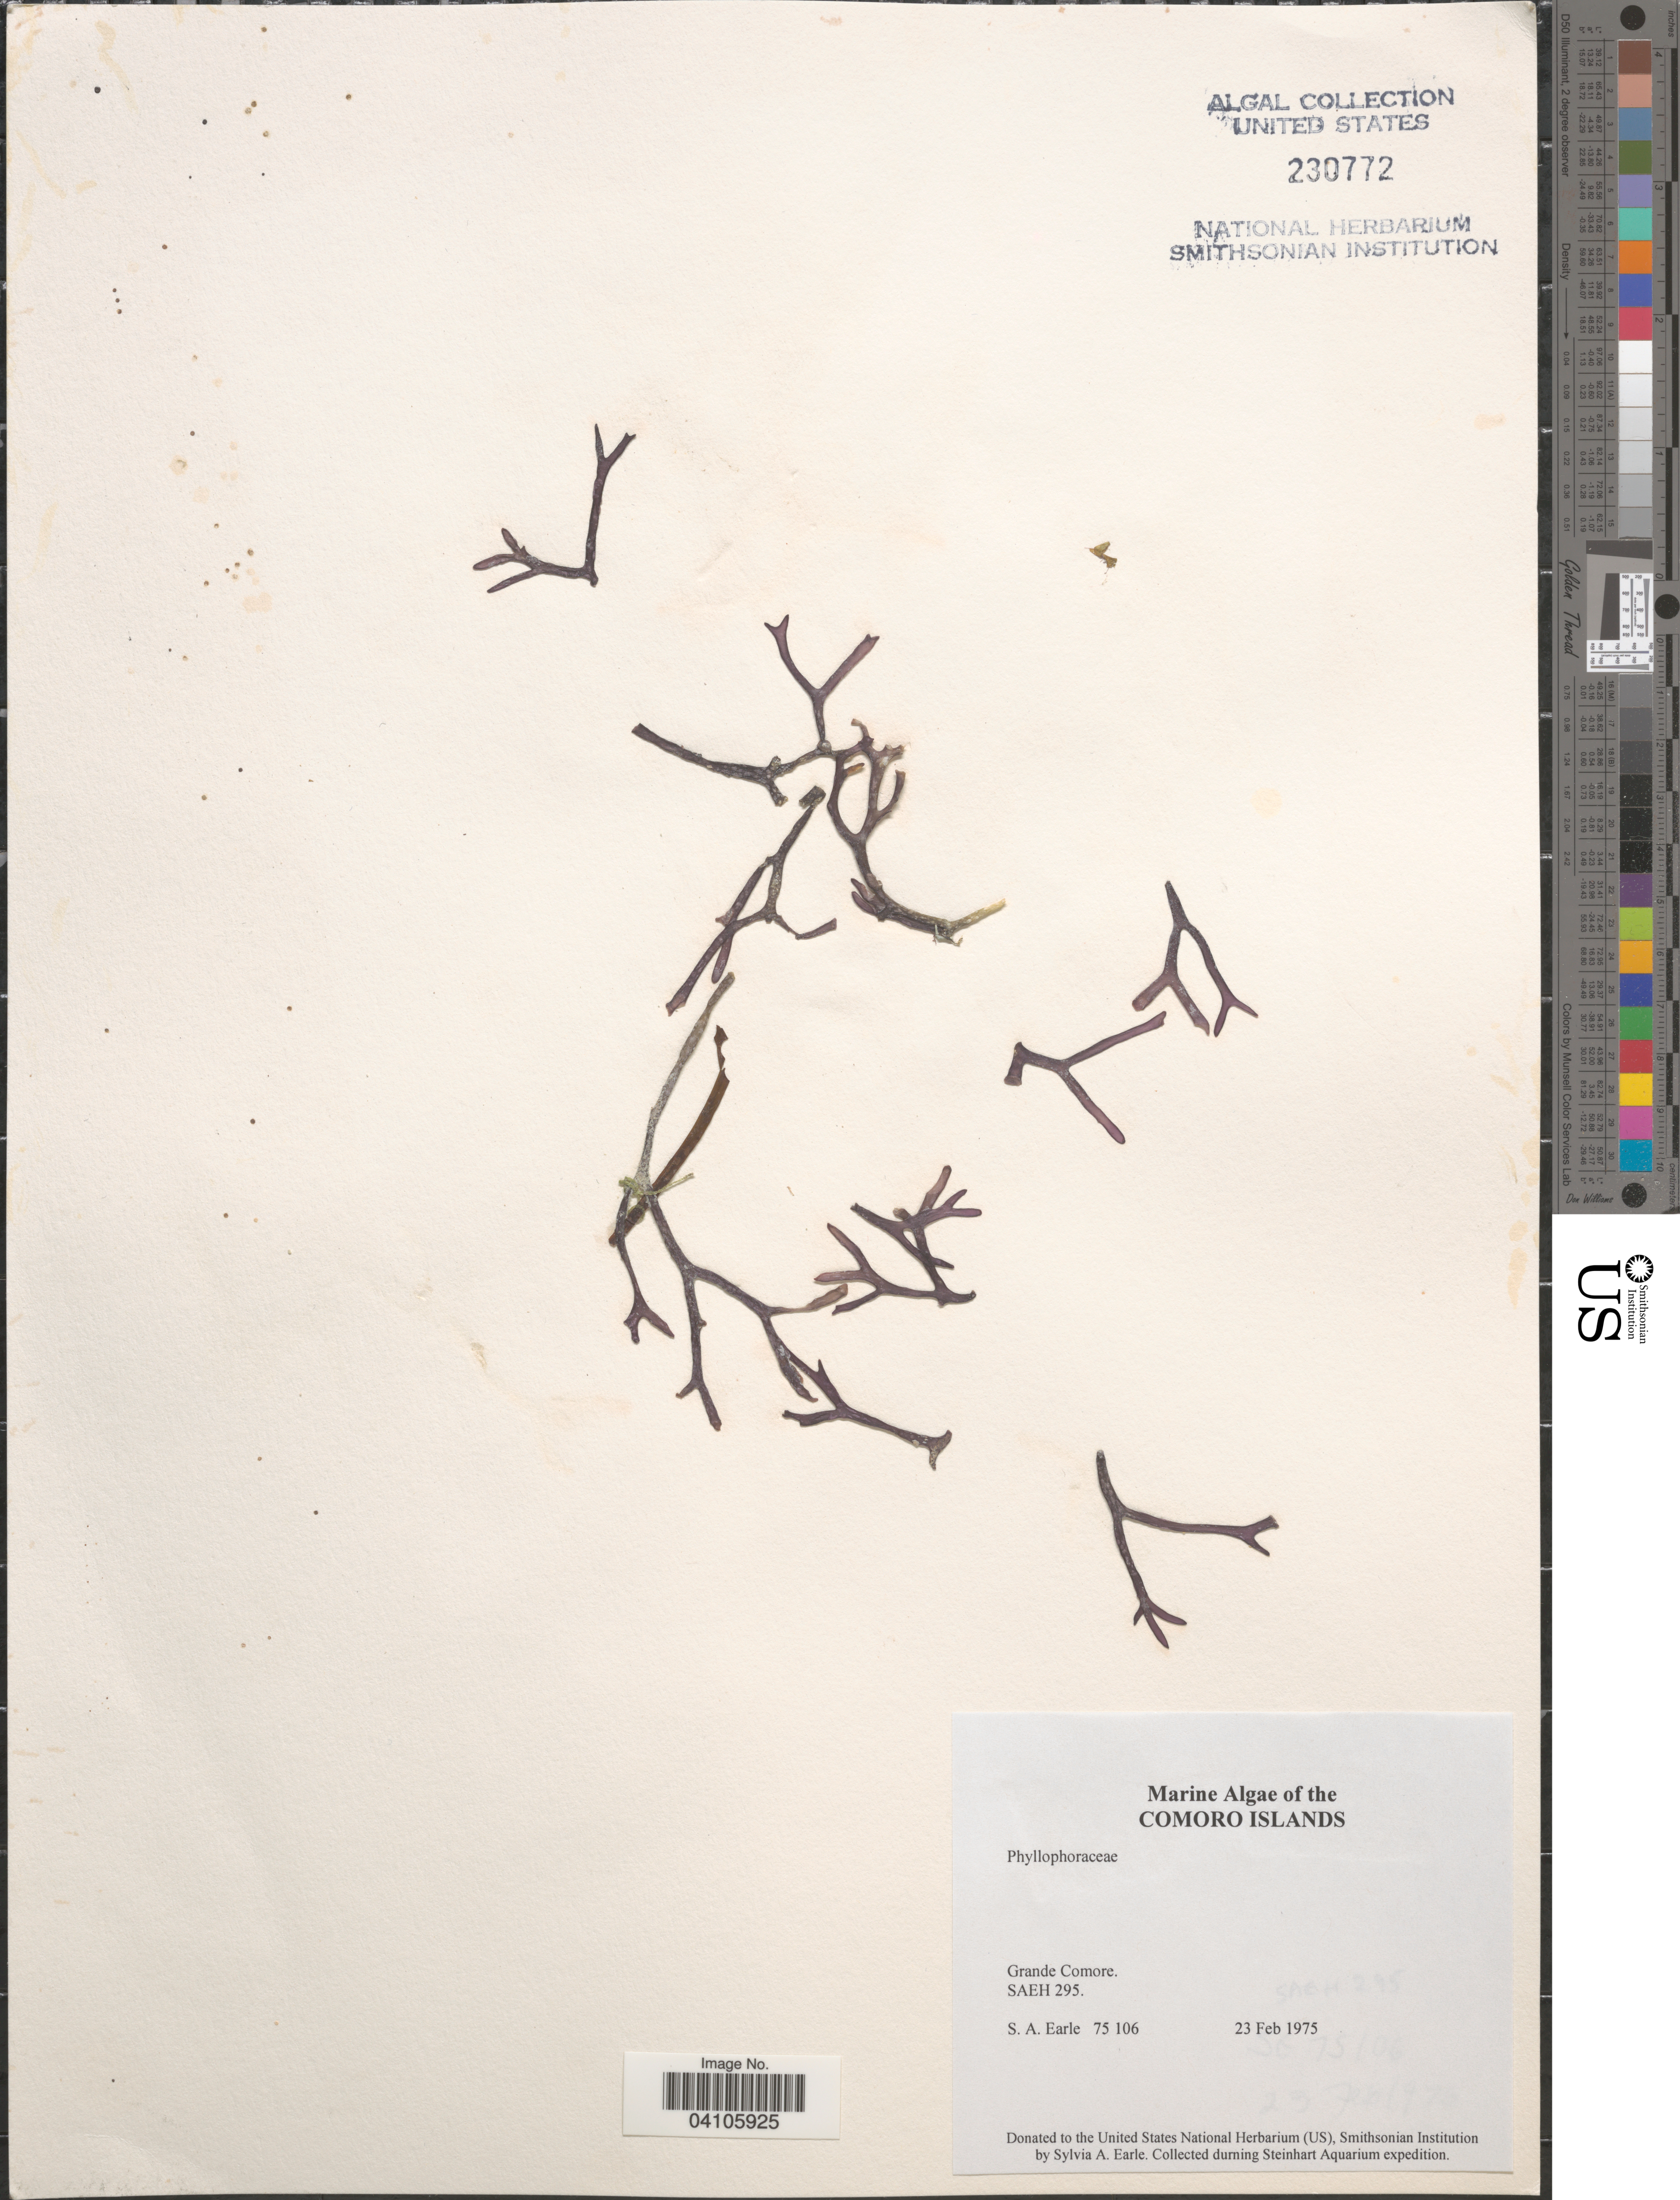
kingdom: Plantae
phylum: Rhodophyta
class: Florideophyceae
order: Gigartinales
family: Phyllophoraceae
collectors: S. A. Earle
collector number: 75106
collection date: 1975-02-23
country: Comoros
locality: Grande Comore. Steinhart Aquarium expedition.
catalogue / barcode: US 230772